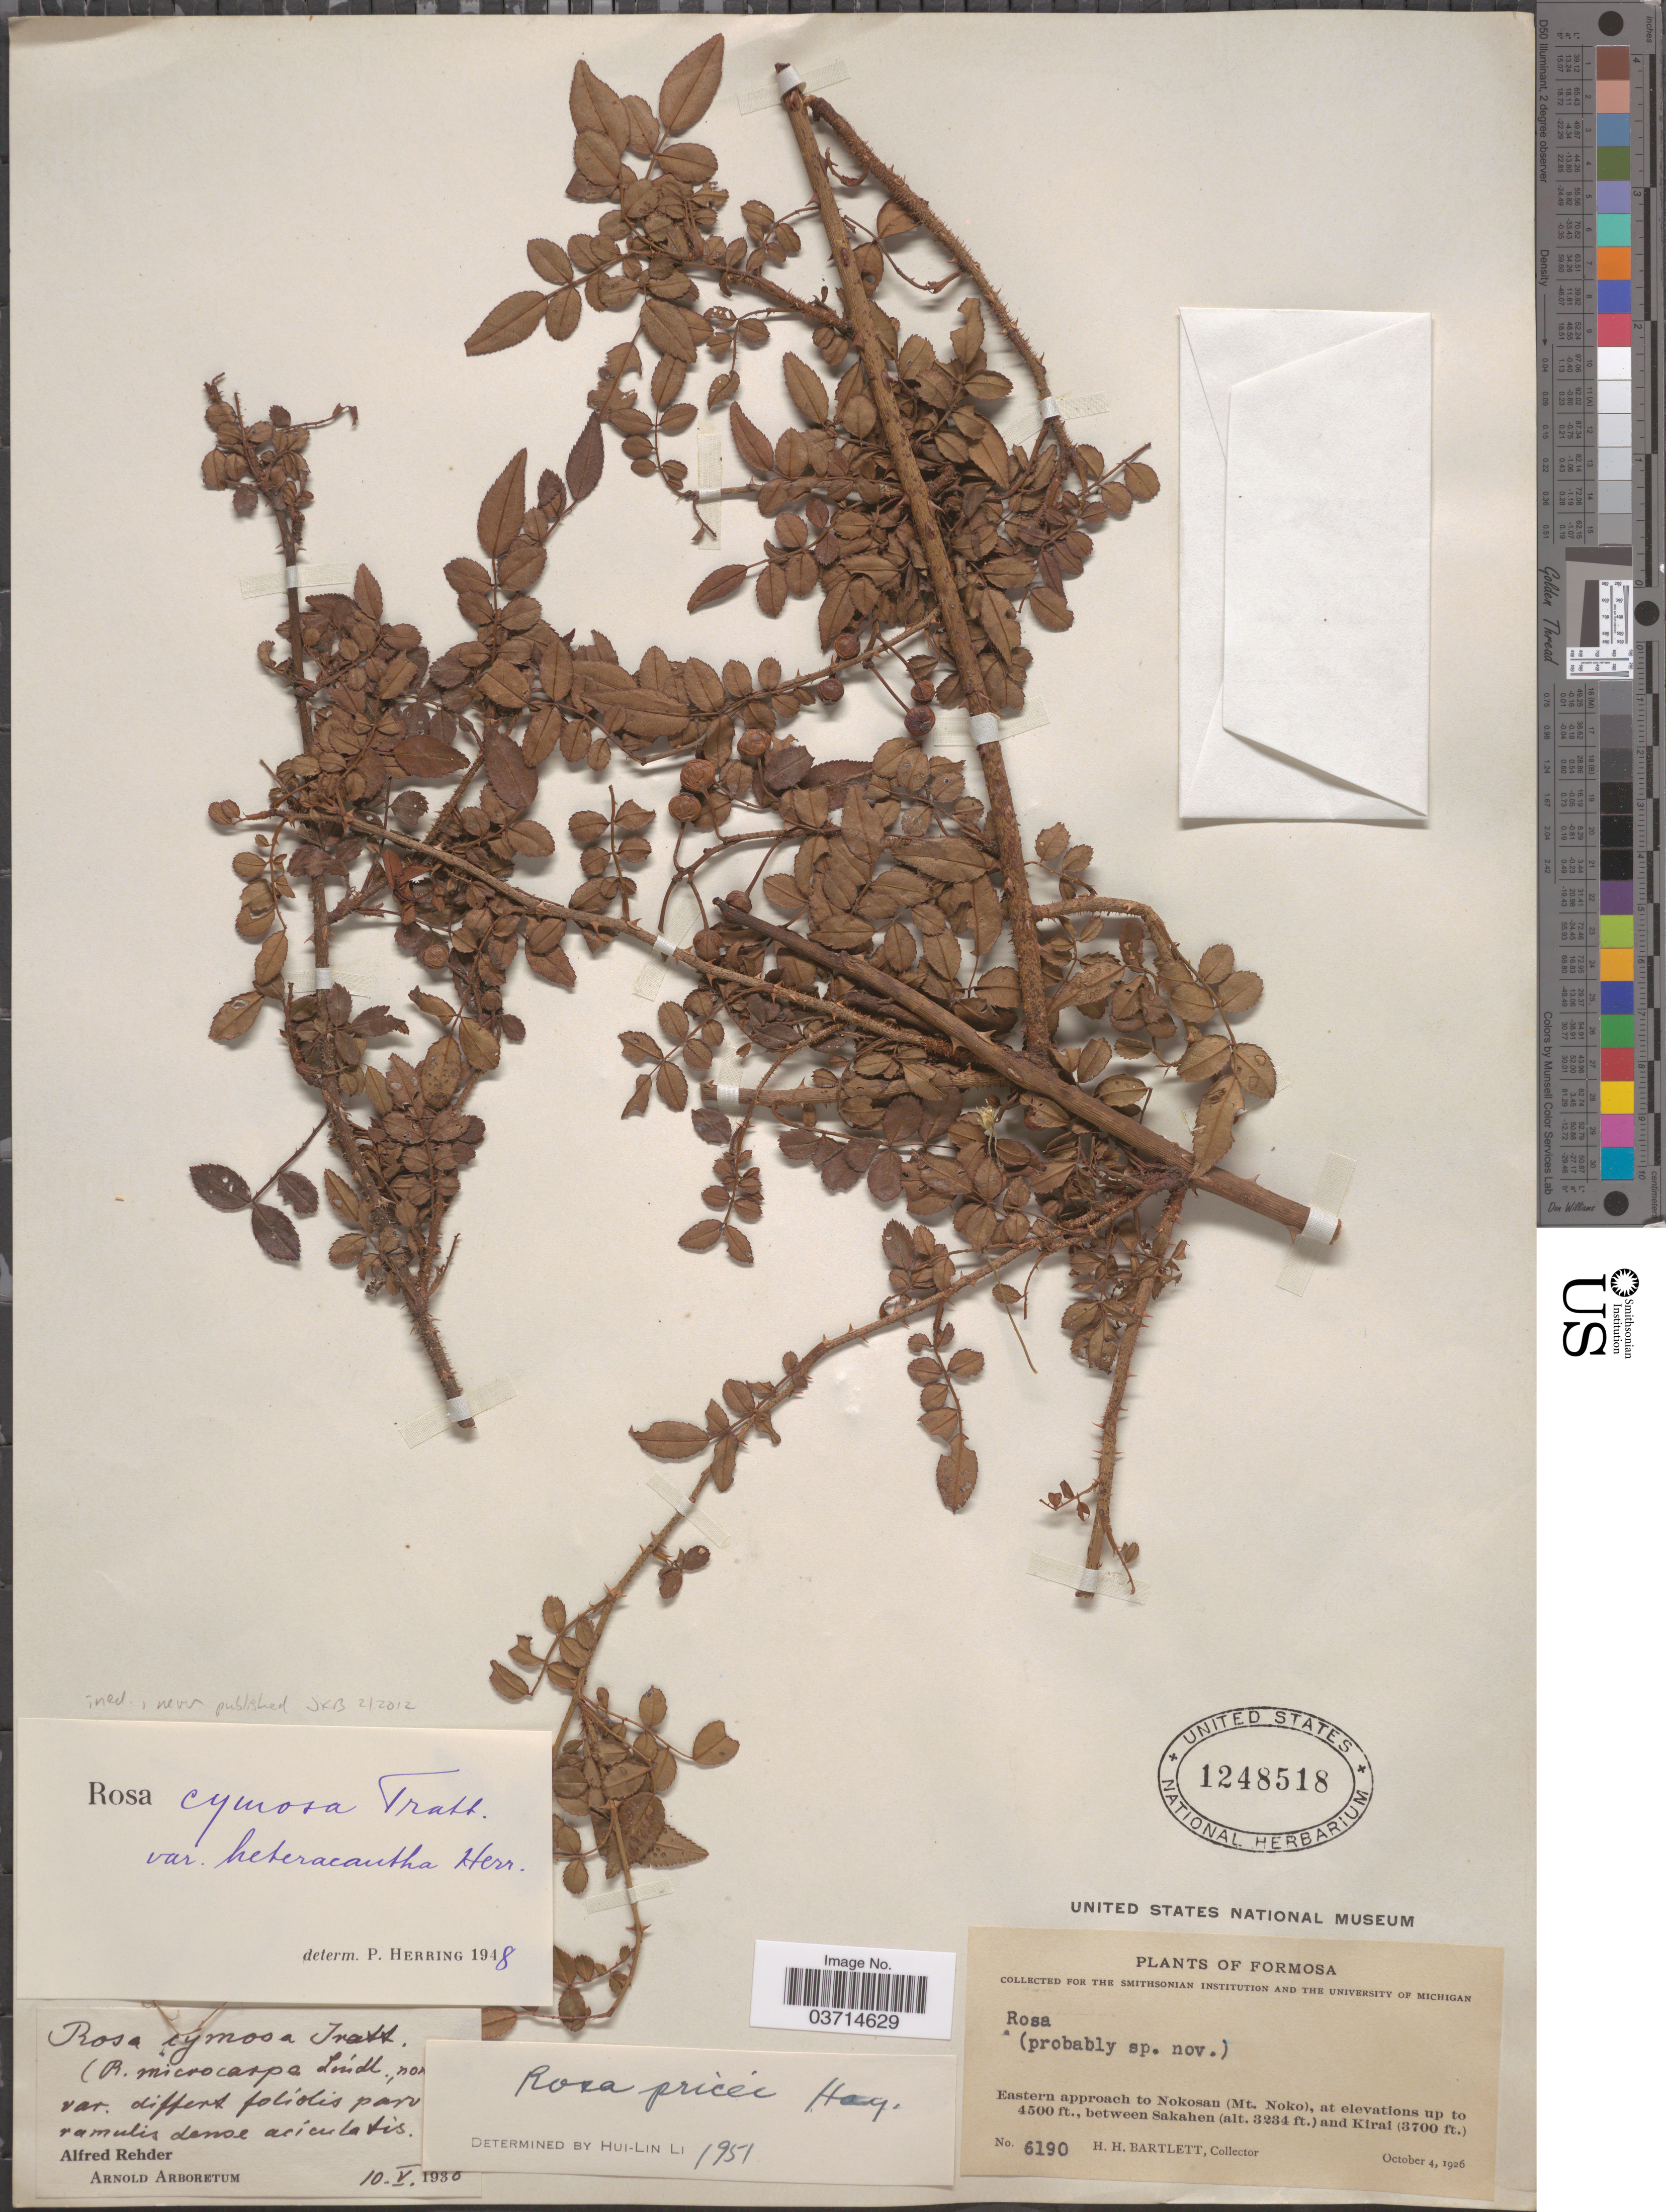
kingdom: Plantae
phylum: Tracheophyta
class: Magnoliopsida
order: Rosales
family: Rosaceae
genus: Rosa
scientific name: Rosa pricei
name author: Hayata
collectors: H. H. Bartlett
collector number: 6190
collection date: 1926-10-04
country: Taiwan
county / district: Hualien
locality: Formosa. Eastern approach to Nokosan (Mt. Noko), between Sakahen and Kirai.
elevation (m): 986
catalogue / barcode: US 1248518